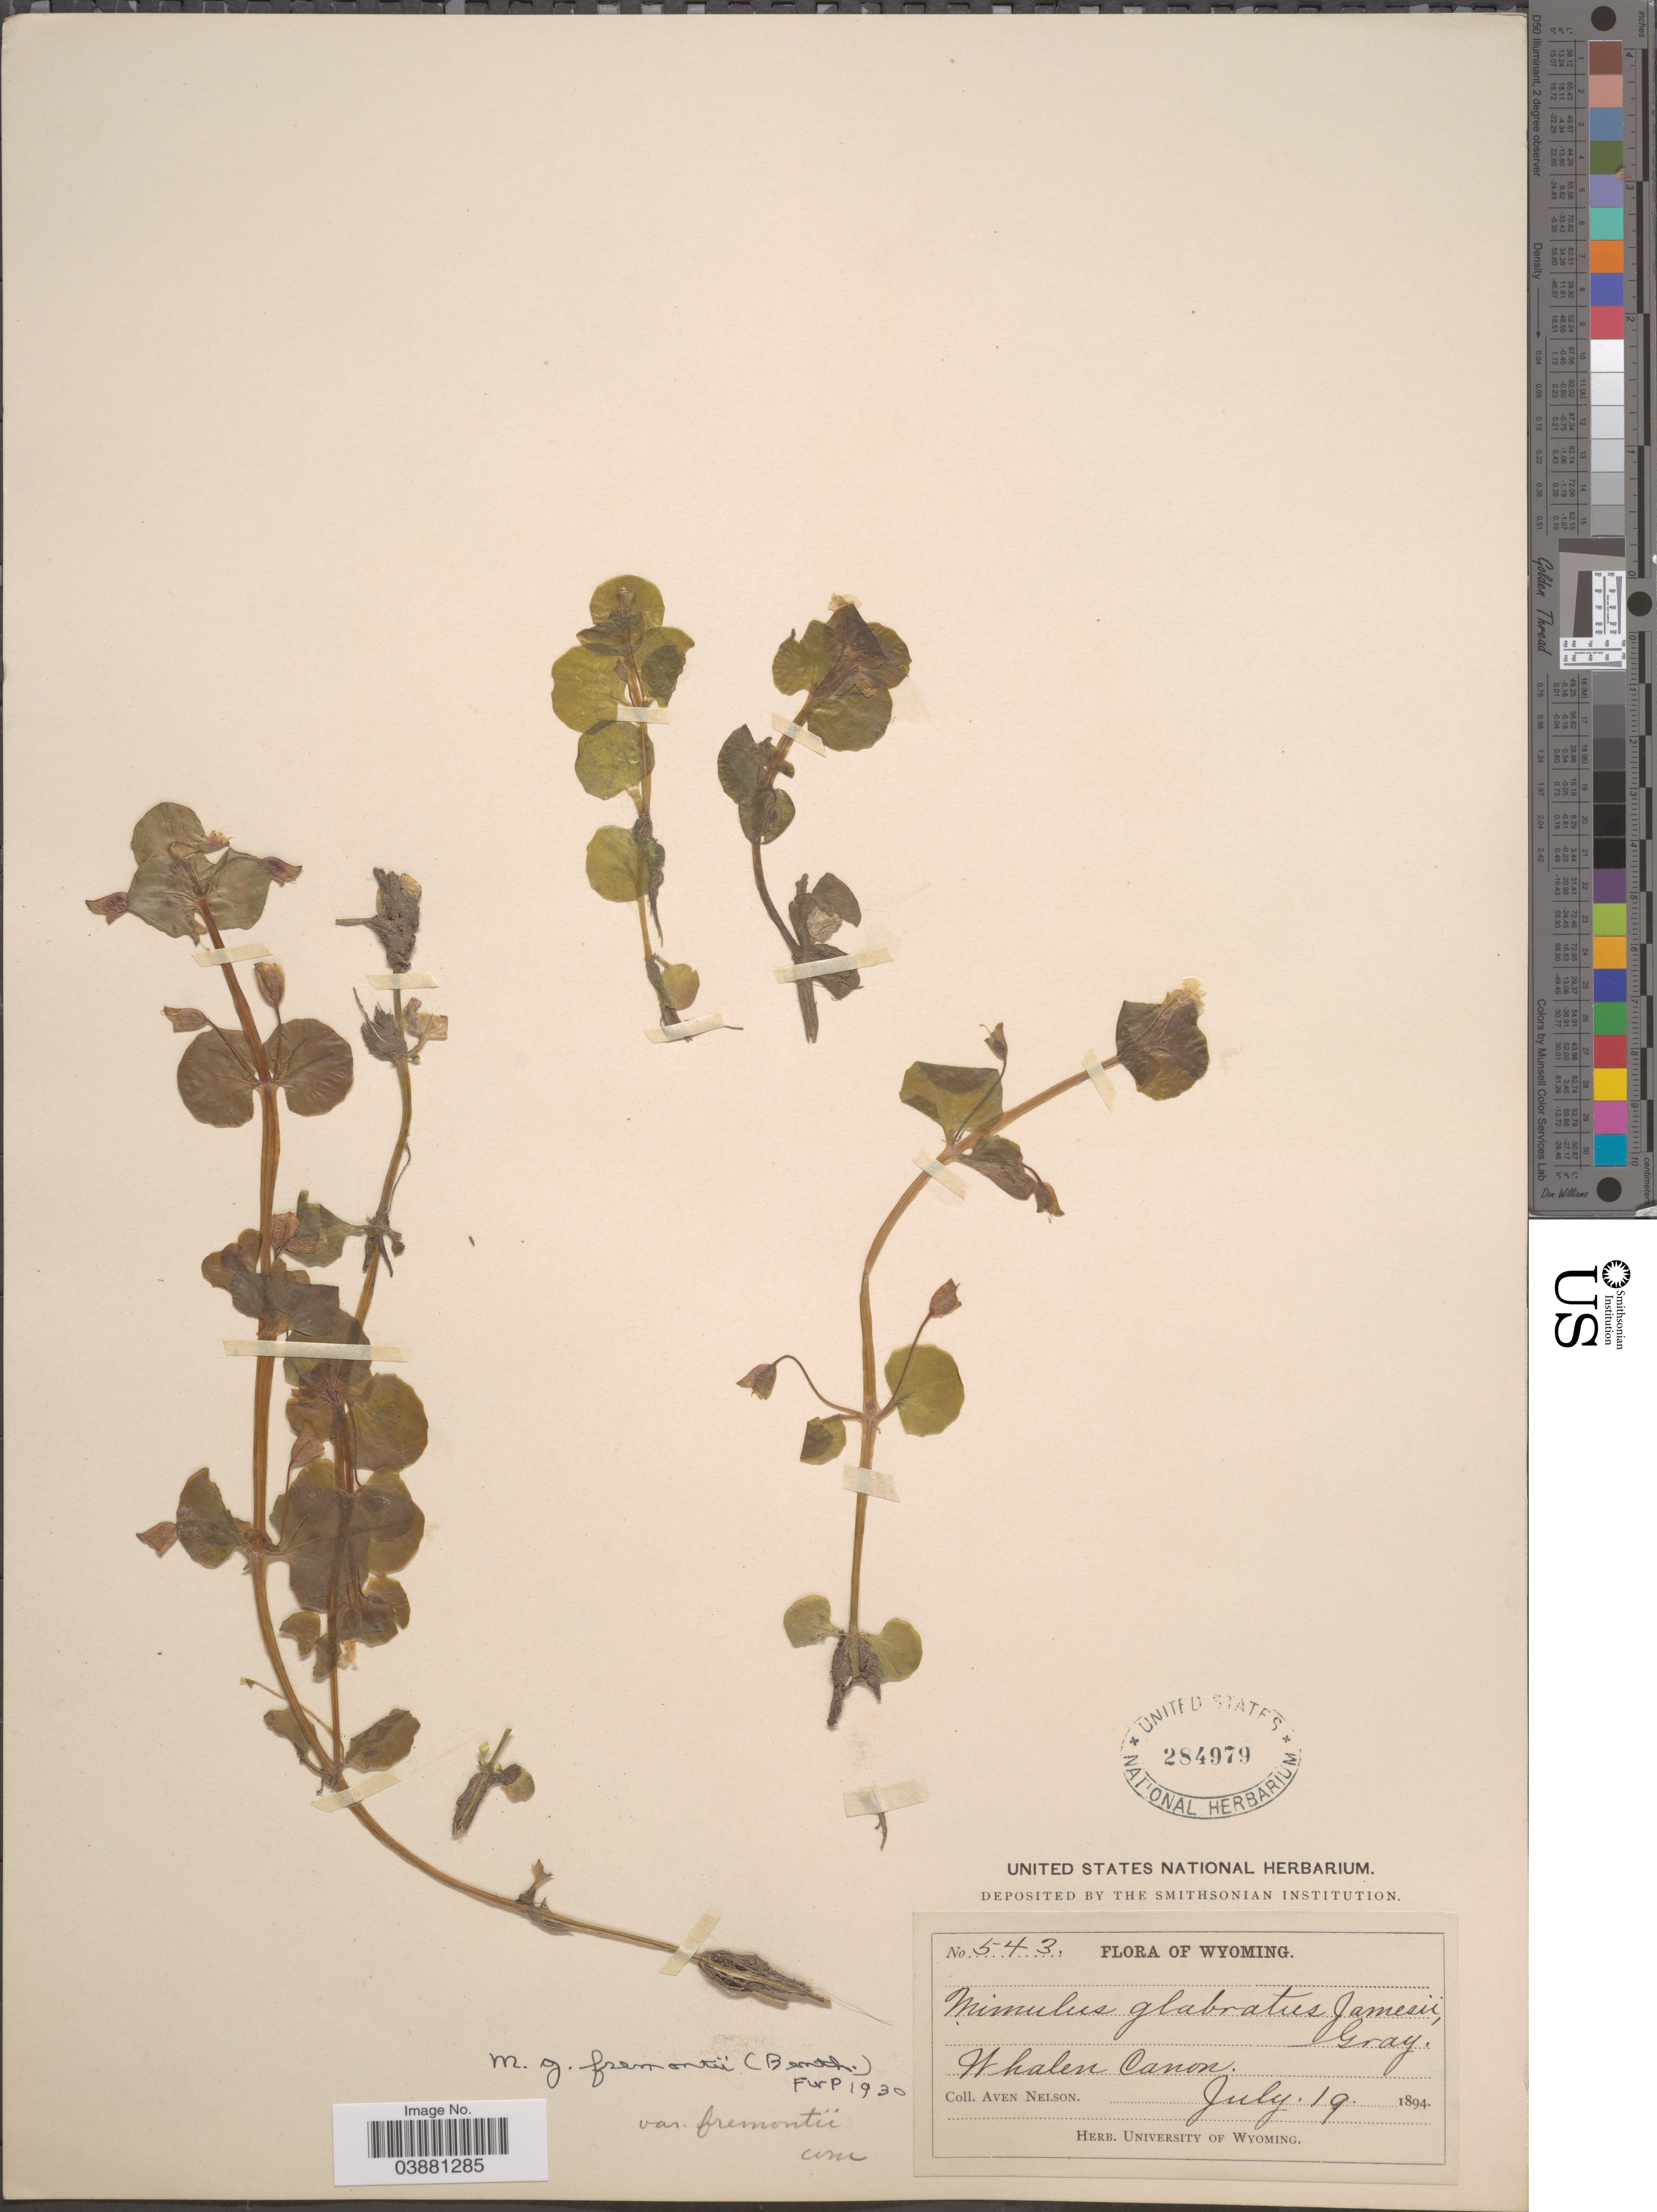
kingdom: Plantae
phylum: Tracheophyta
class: Magnoliopsida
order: Lamiales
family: Phrymaceae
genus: Mimulus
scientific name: Mimulus glabratus var. fremontii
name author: Kunth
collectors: A. Nelson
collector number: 543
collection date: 1894-07-19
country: United States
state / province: Wyoming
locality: Whalen Canon.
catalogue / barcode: US 284979